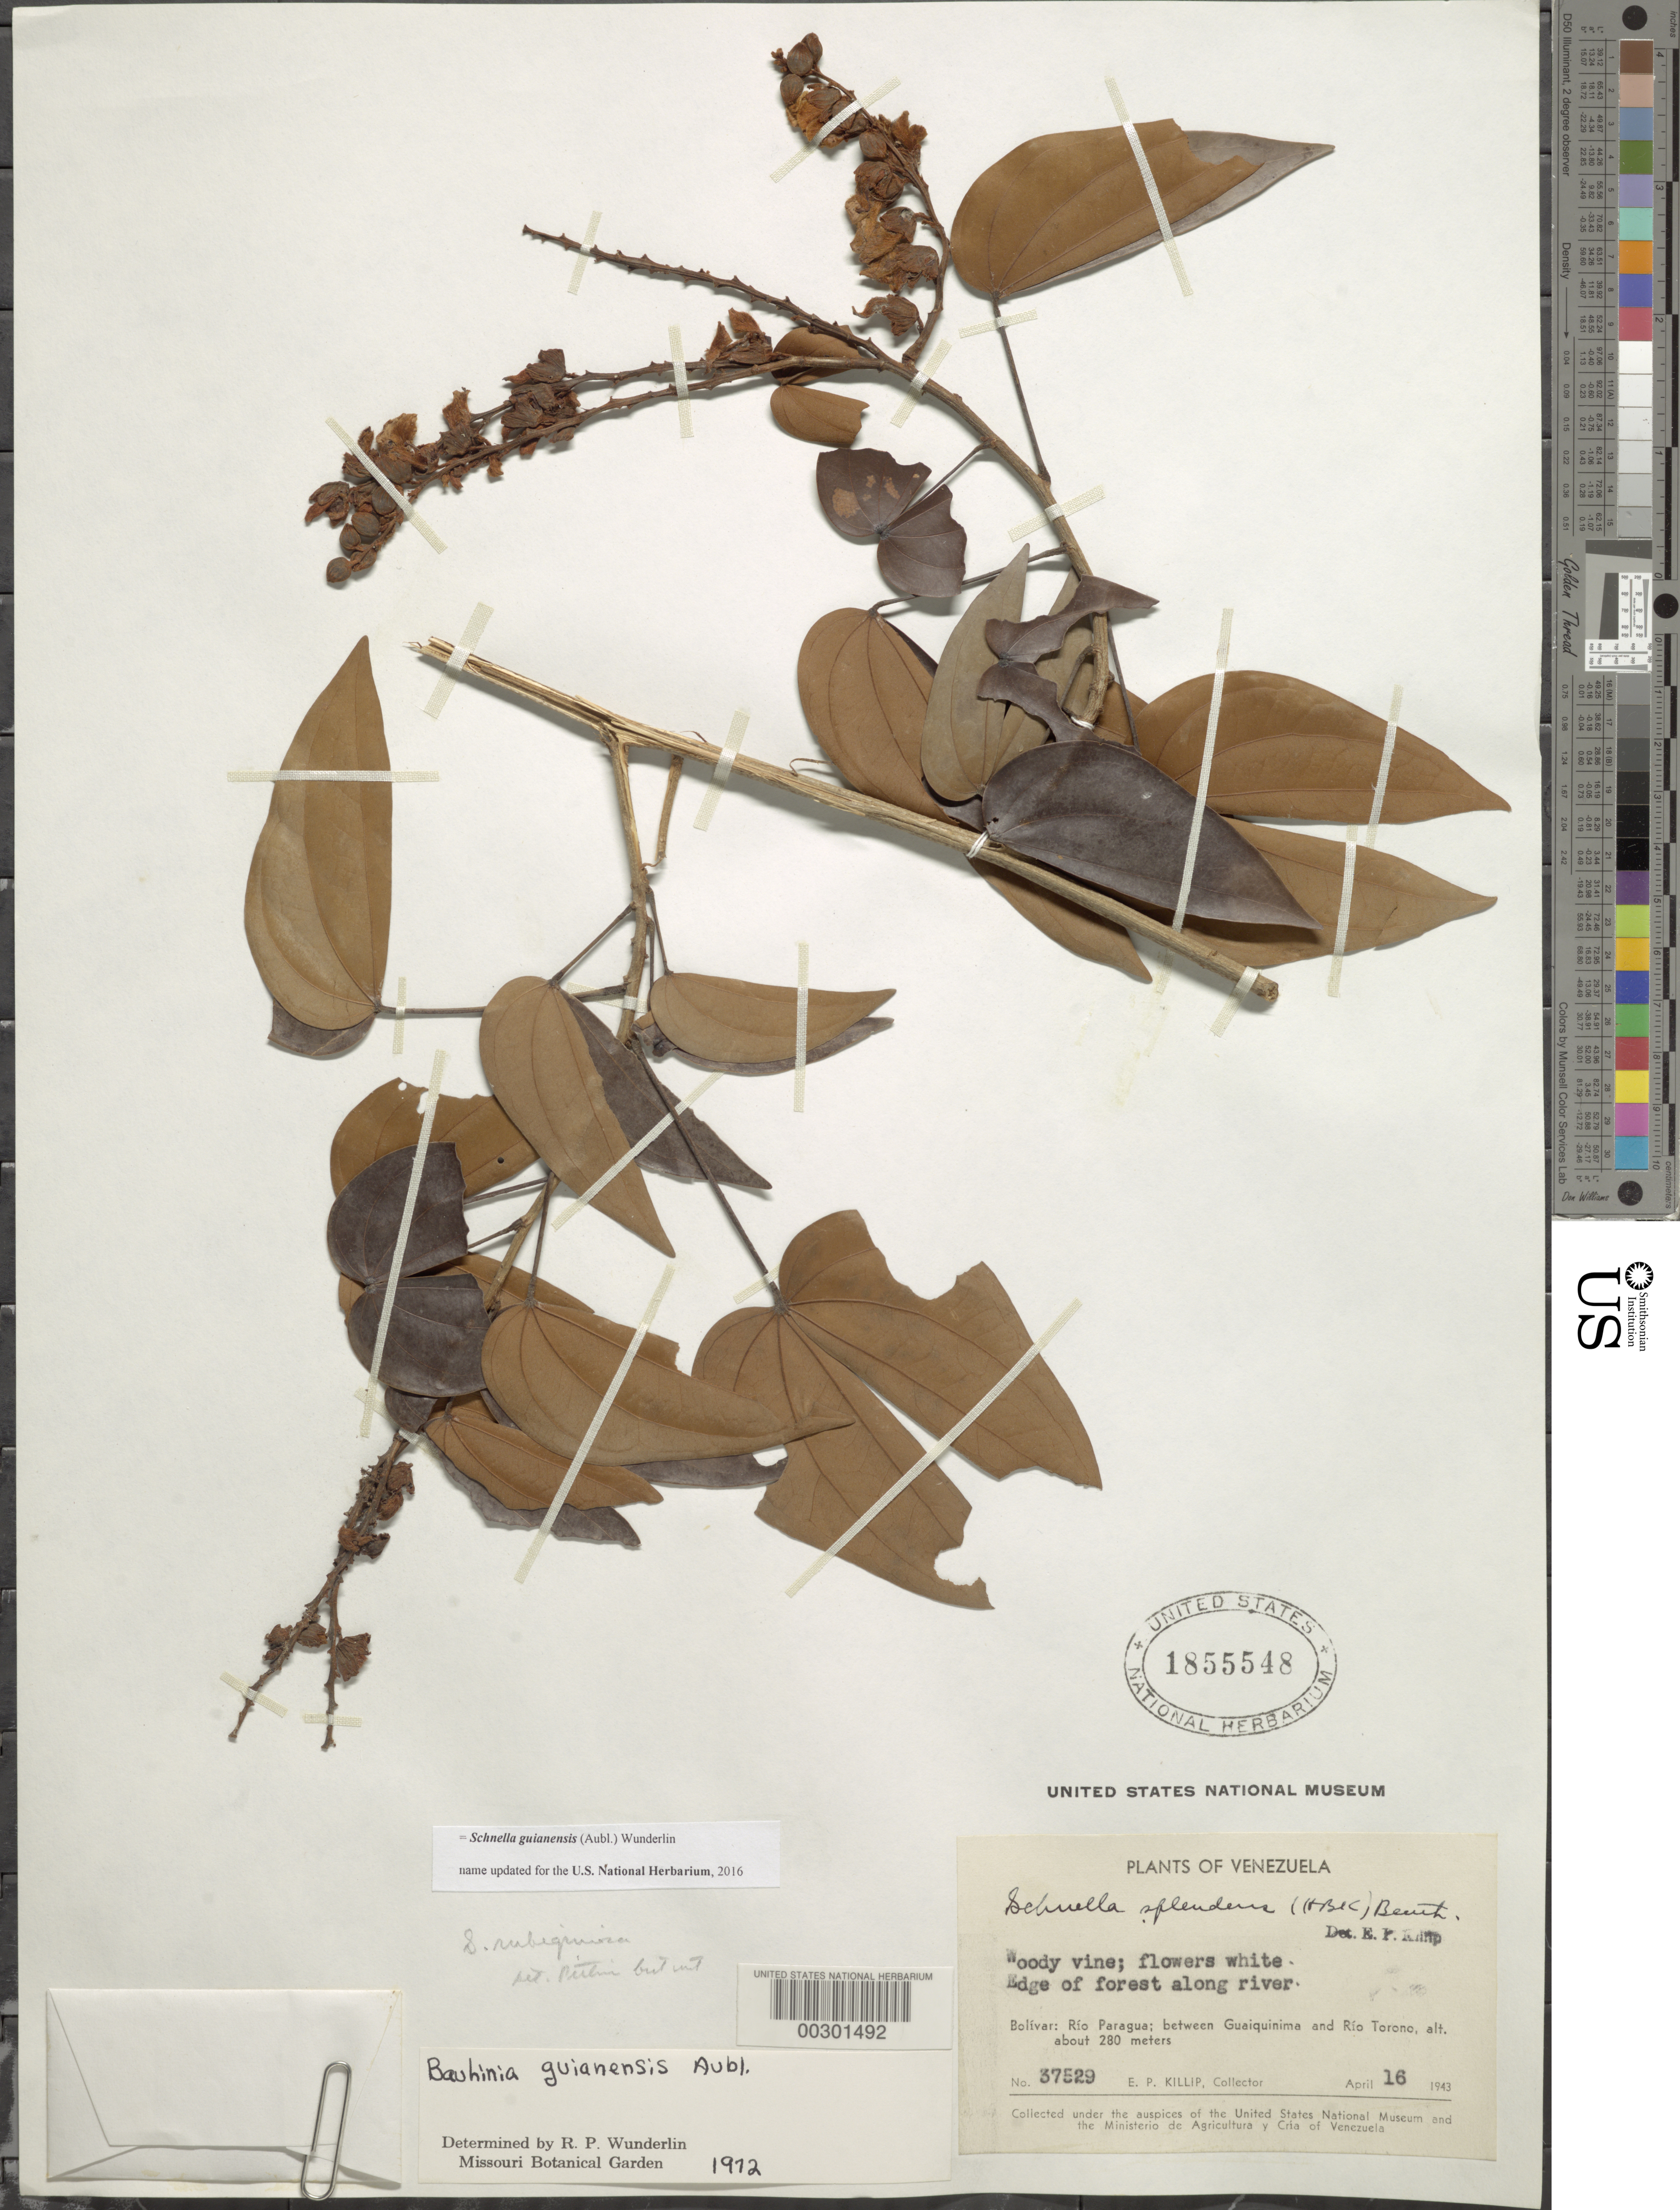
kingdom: Plantae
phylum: Tracheophyta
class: Magnoliopsida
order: Fabales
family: Fabaceae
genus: Schnella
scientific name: Schnella guianensis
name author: (Aubl.) Wunderlin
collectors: E. P. Killip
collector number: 37529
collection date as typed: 16 Apr 1943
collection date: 1943-04-16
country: Venezuela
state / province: Bolivar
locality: Rio paragua, between guaiquinima and rio torono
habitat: Edge of forest along river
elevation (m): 280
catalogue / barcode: US 1855548